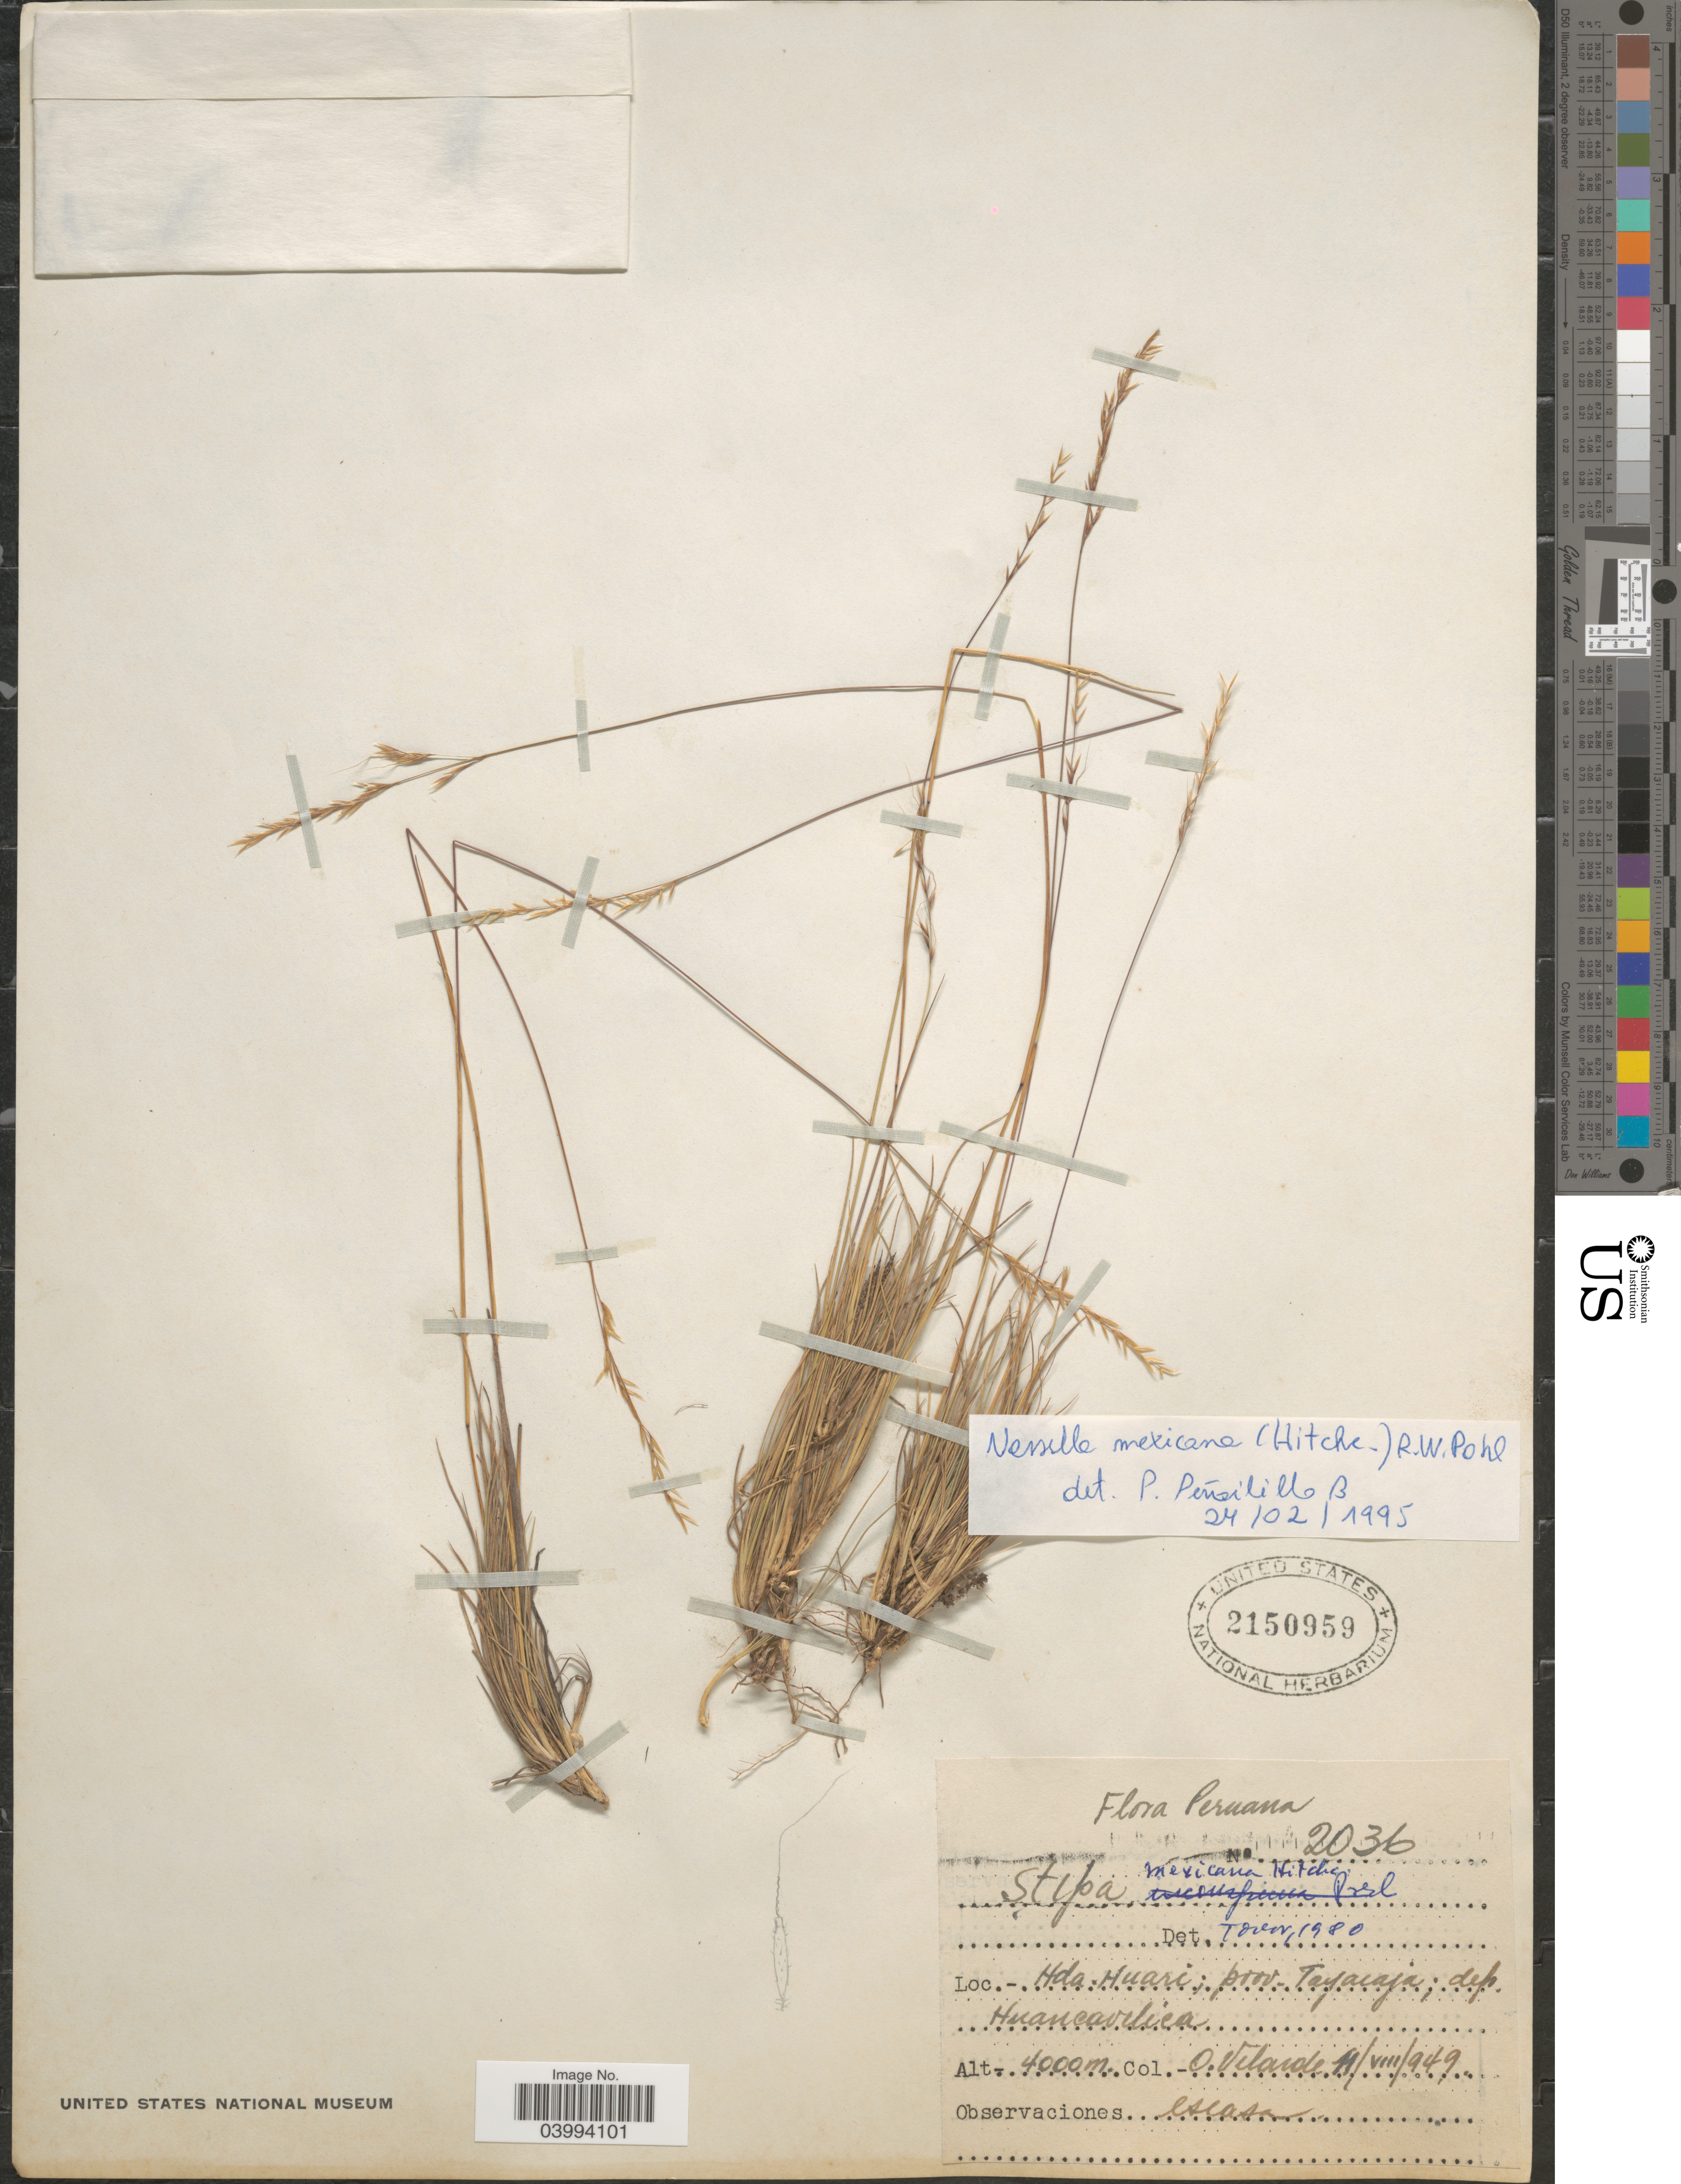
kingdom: Plantae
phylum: Tracheophyta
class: Liliopsida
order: Poales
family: Poaceae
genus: Nassella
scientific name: Nassella mexicana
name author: (Hitchc.) R.W. Pohl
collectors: O. Velarde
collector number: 2036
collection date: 1949-08-11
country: Peru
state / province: Huancavelica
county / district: Tayacaja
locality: Hda. Huari; prov. Tayacaja; dep. Huancavelica.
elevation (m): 4000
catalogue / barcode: US 2150959